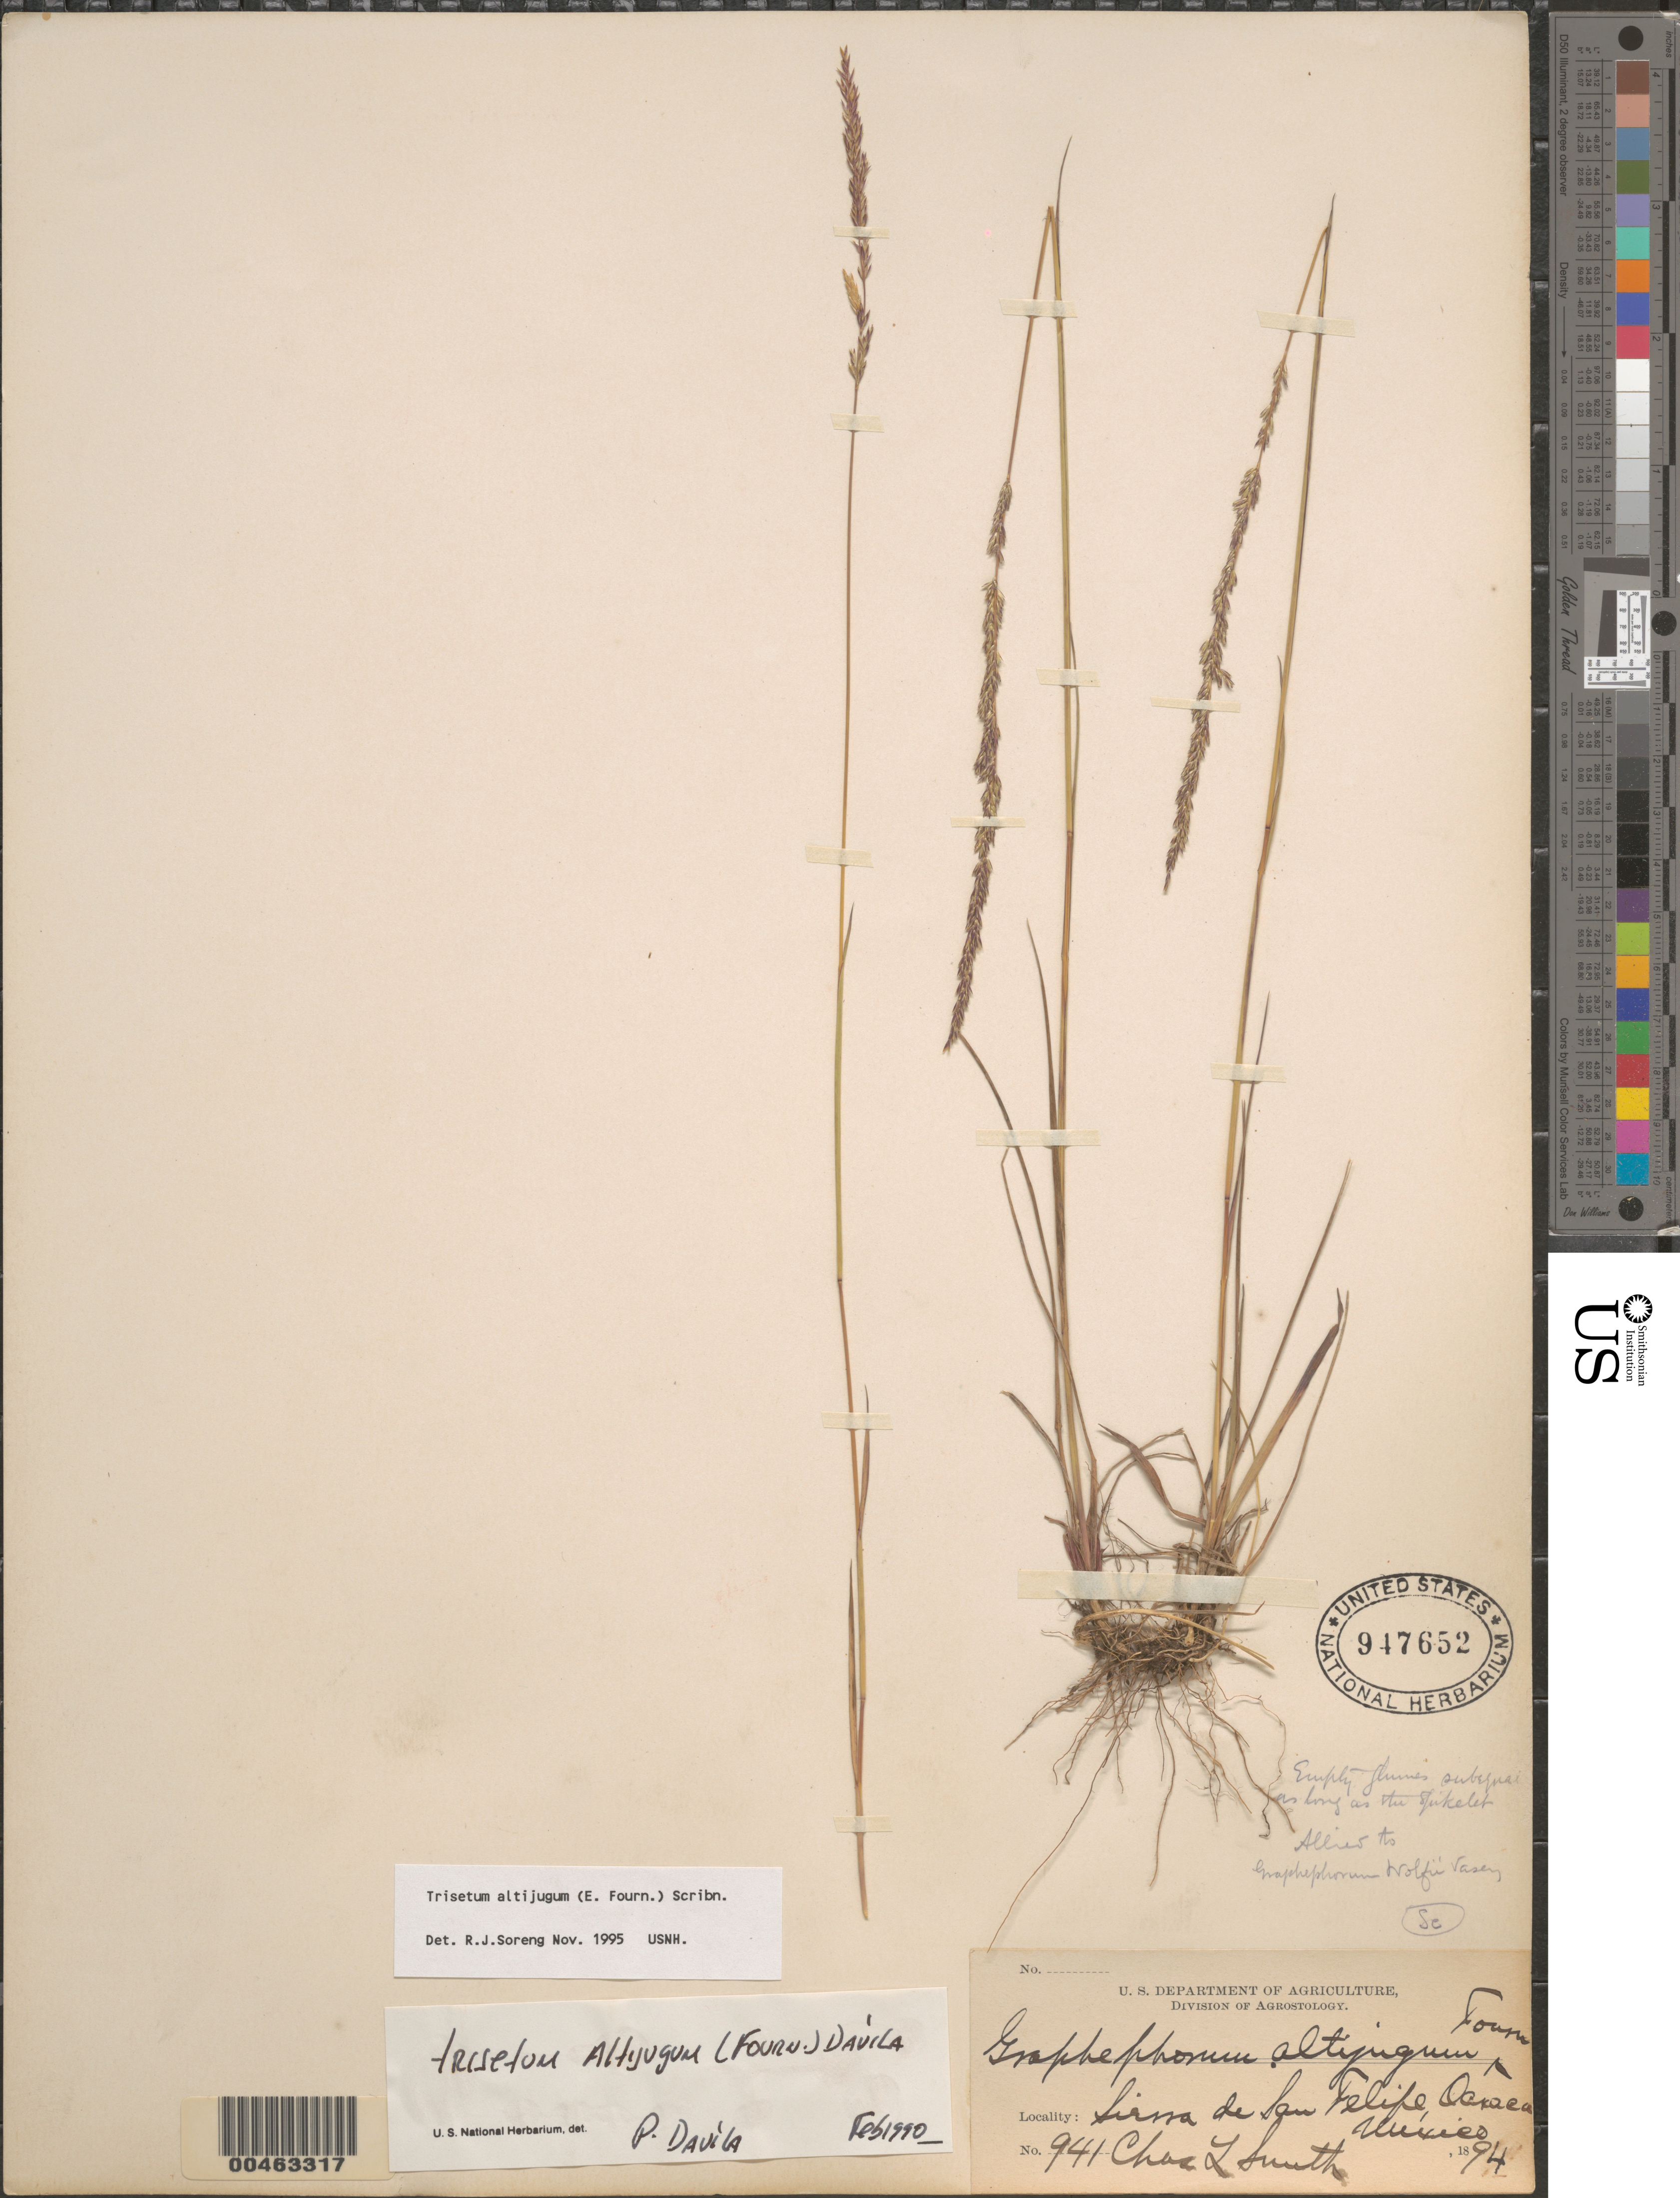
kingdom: Plantae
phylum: Tracheophyta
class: Liliopsida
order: Poales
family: Poaceae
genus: Trisetum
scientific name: Trisetum altijugum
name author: (E. Fourn.) Scribn.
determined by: Soreng, Robert J., Research Associate (BOT), Smithsonian Institution - National Museum of Natural History (UNITED STATES)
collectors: C. L. Smith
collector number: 941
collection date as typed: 1894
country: Mexico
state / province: Oaxaca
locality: Sierra de San Felipe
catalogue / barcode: US 947652